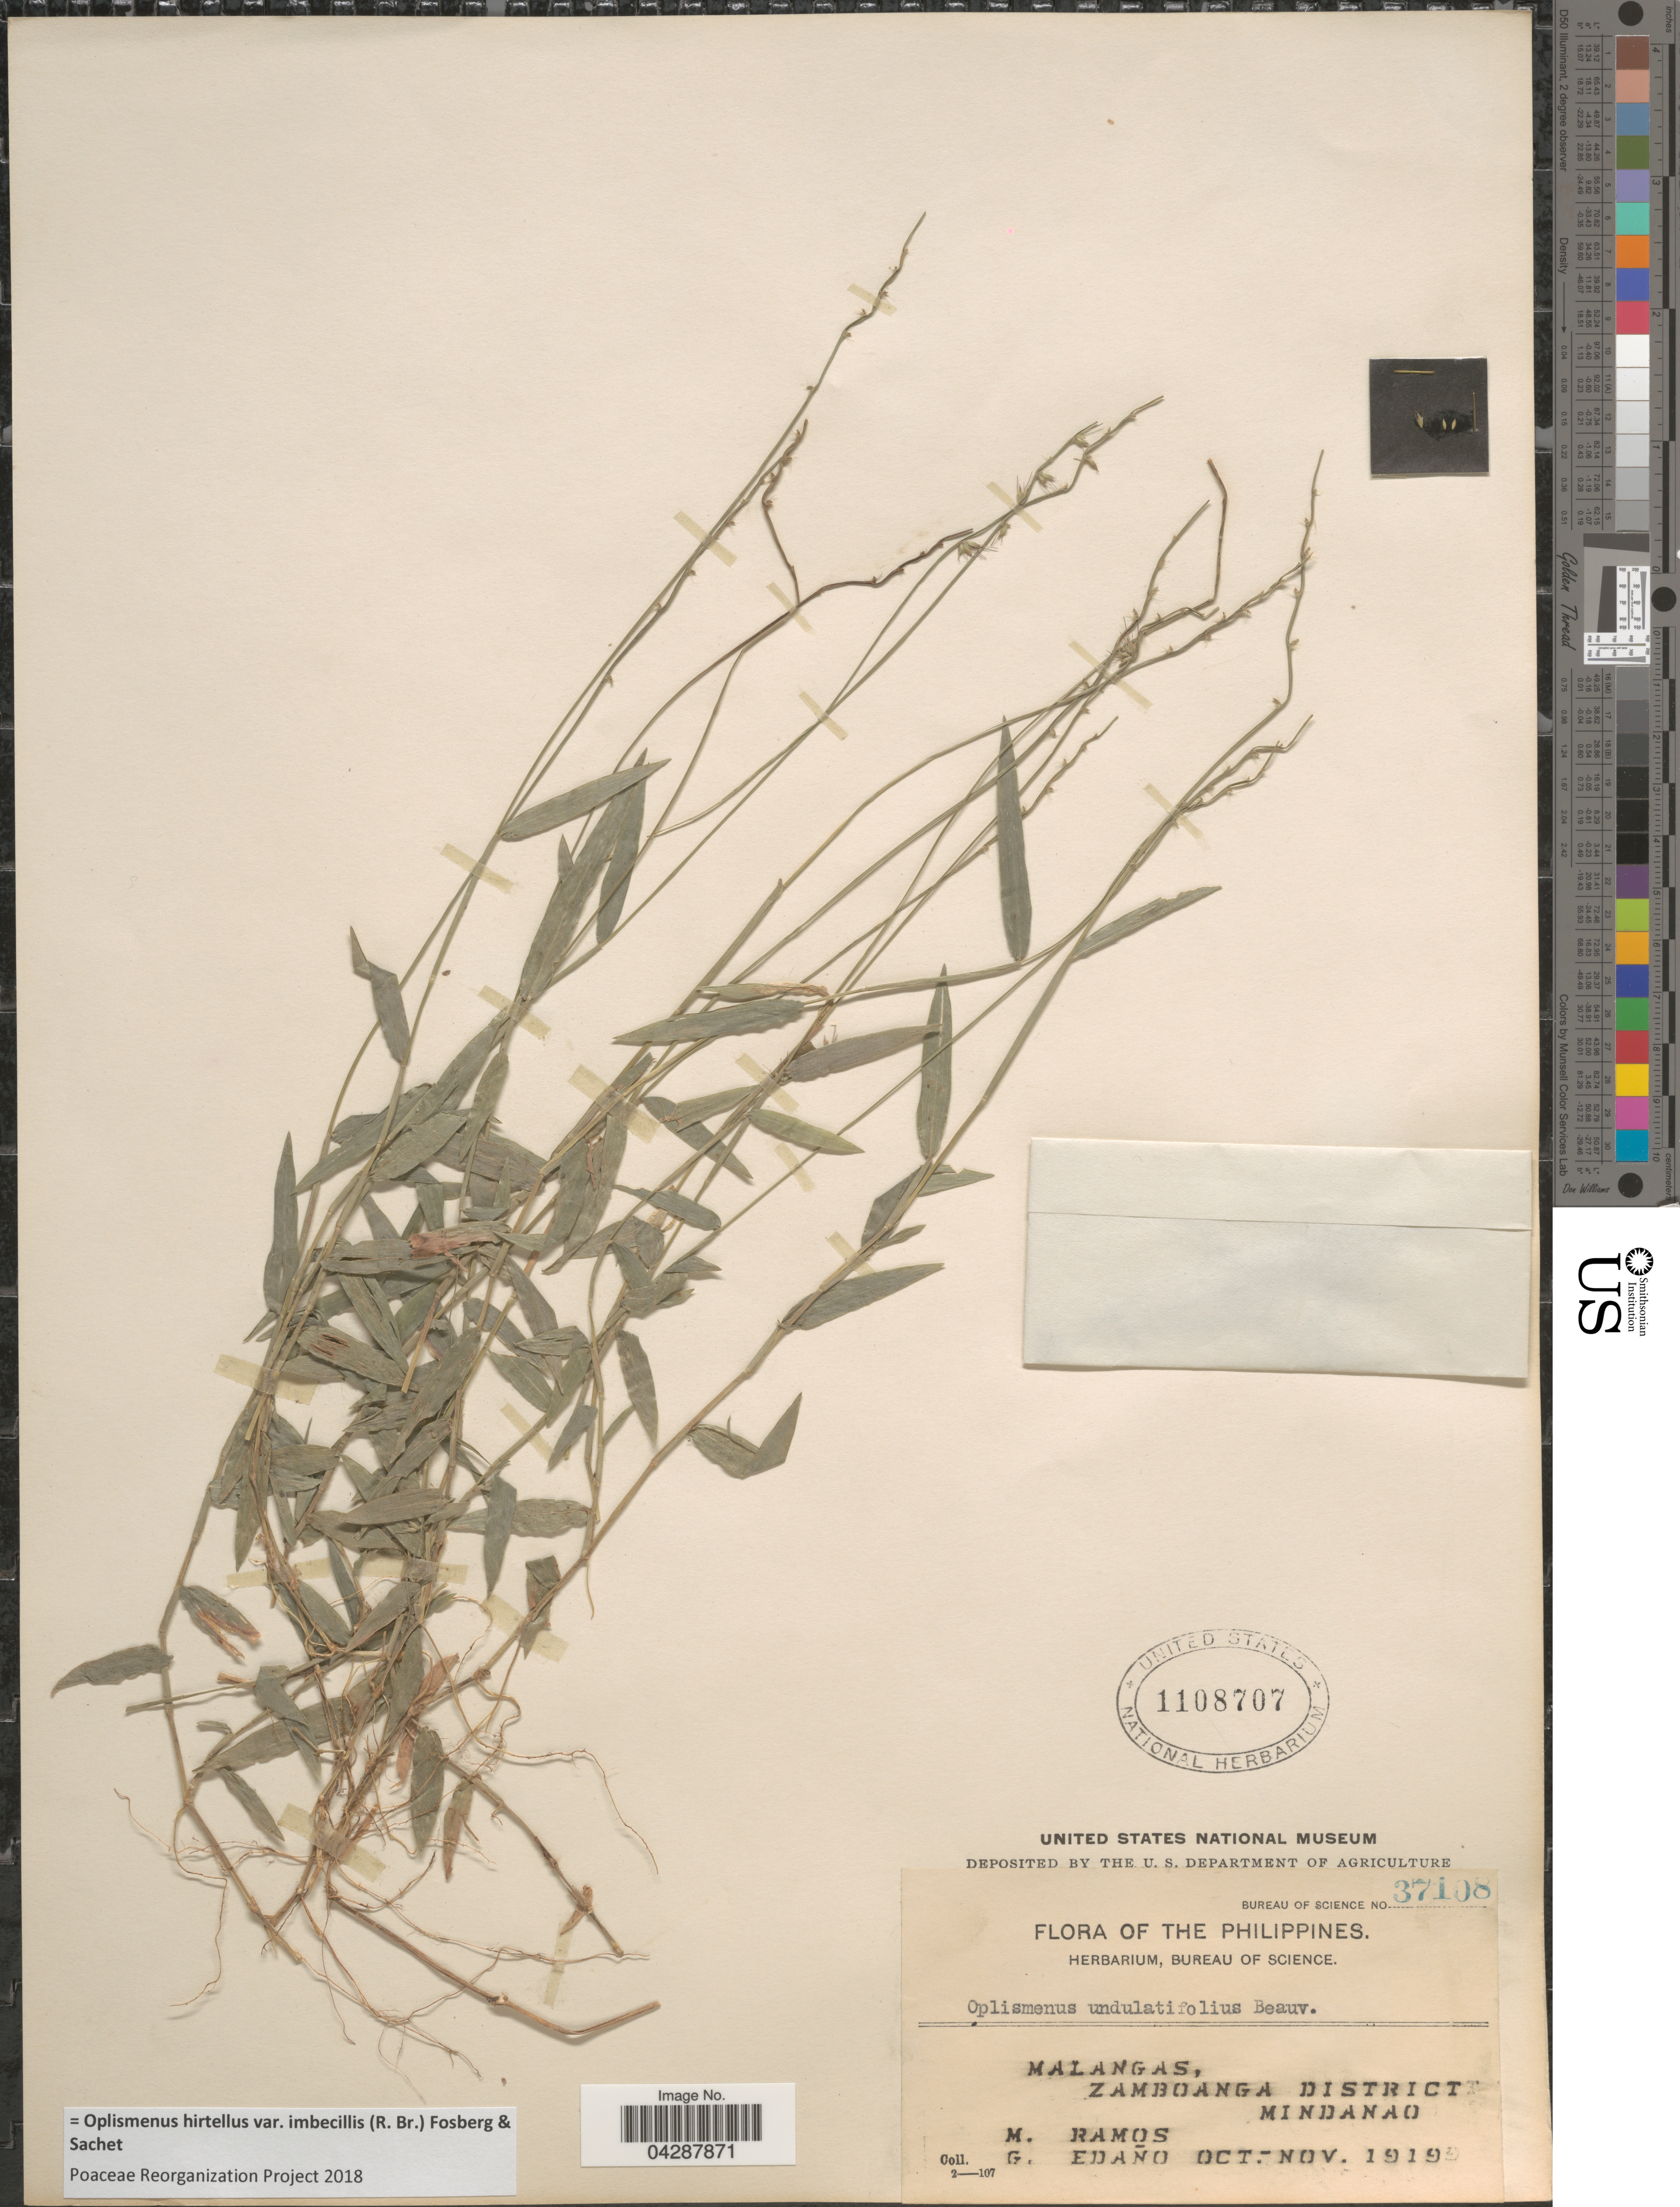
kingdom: Plantae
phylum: Tracheophyta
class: Liliopsida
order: Poales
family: Poaceae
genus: Oplismenus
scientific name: Oplismenus hirtellus var. imbecillis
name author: (R. Br.) Fosberg & Sachet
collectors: M. Ramos & G. Edaño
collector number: Bureau of Science 37108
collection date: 1919-10/1919-11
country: Philippines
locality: Malangas, Zamboanga District. Mindanao.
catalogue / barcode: US 1108707